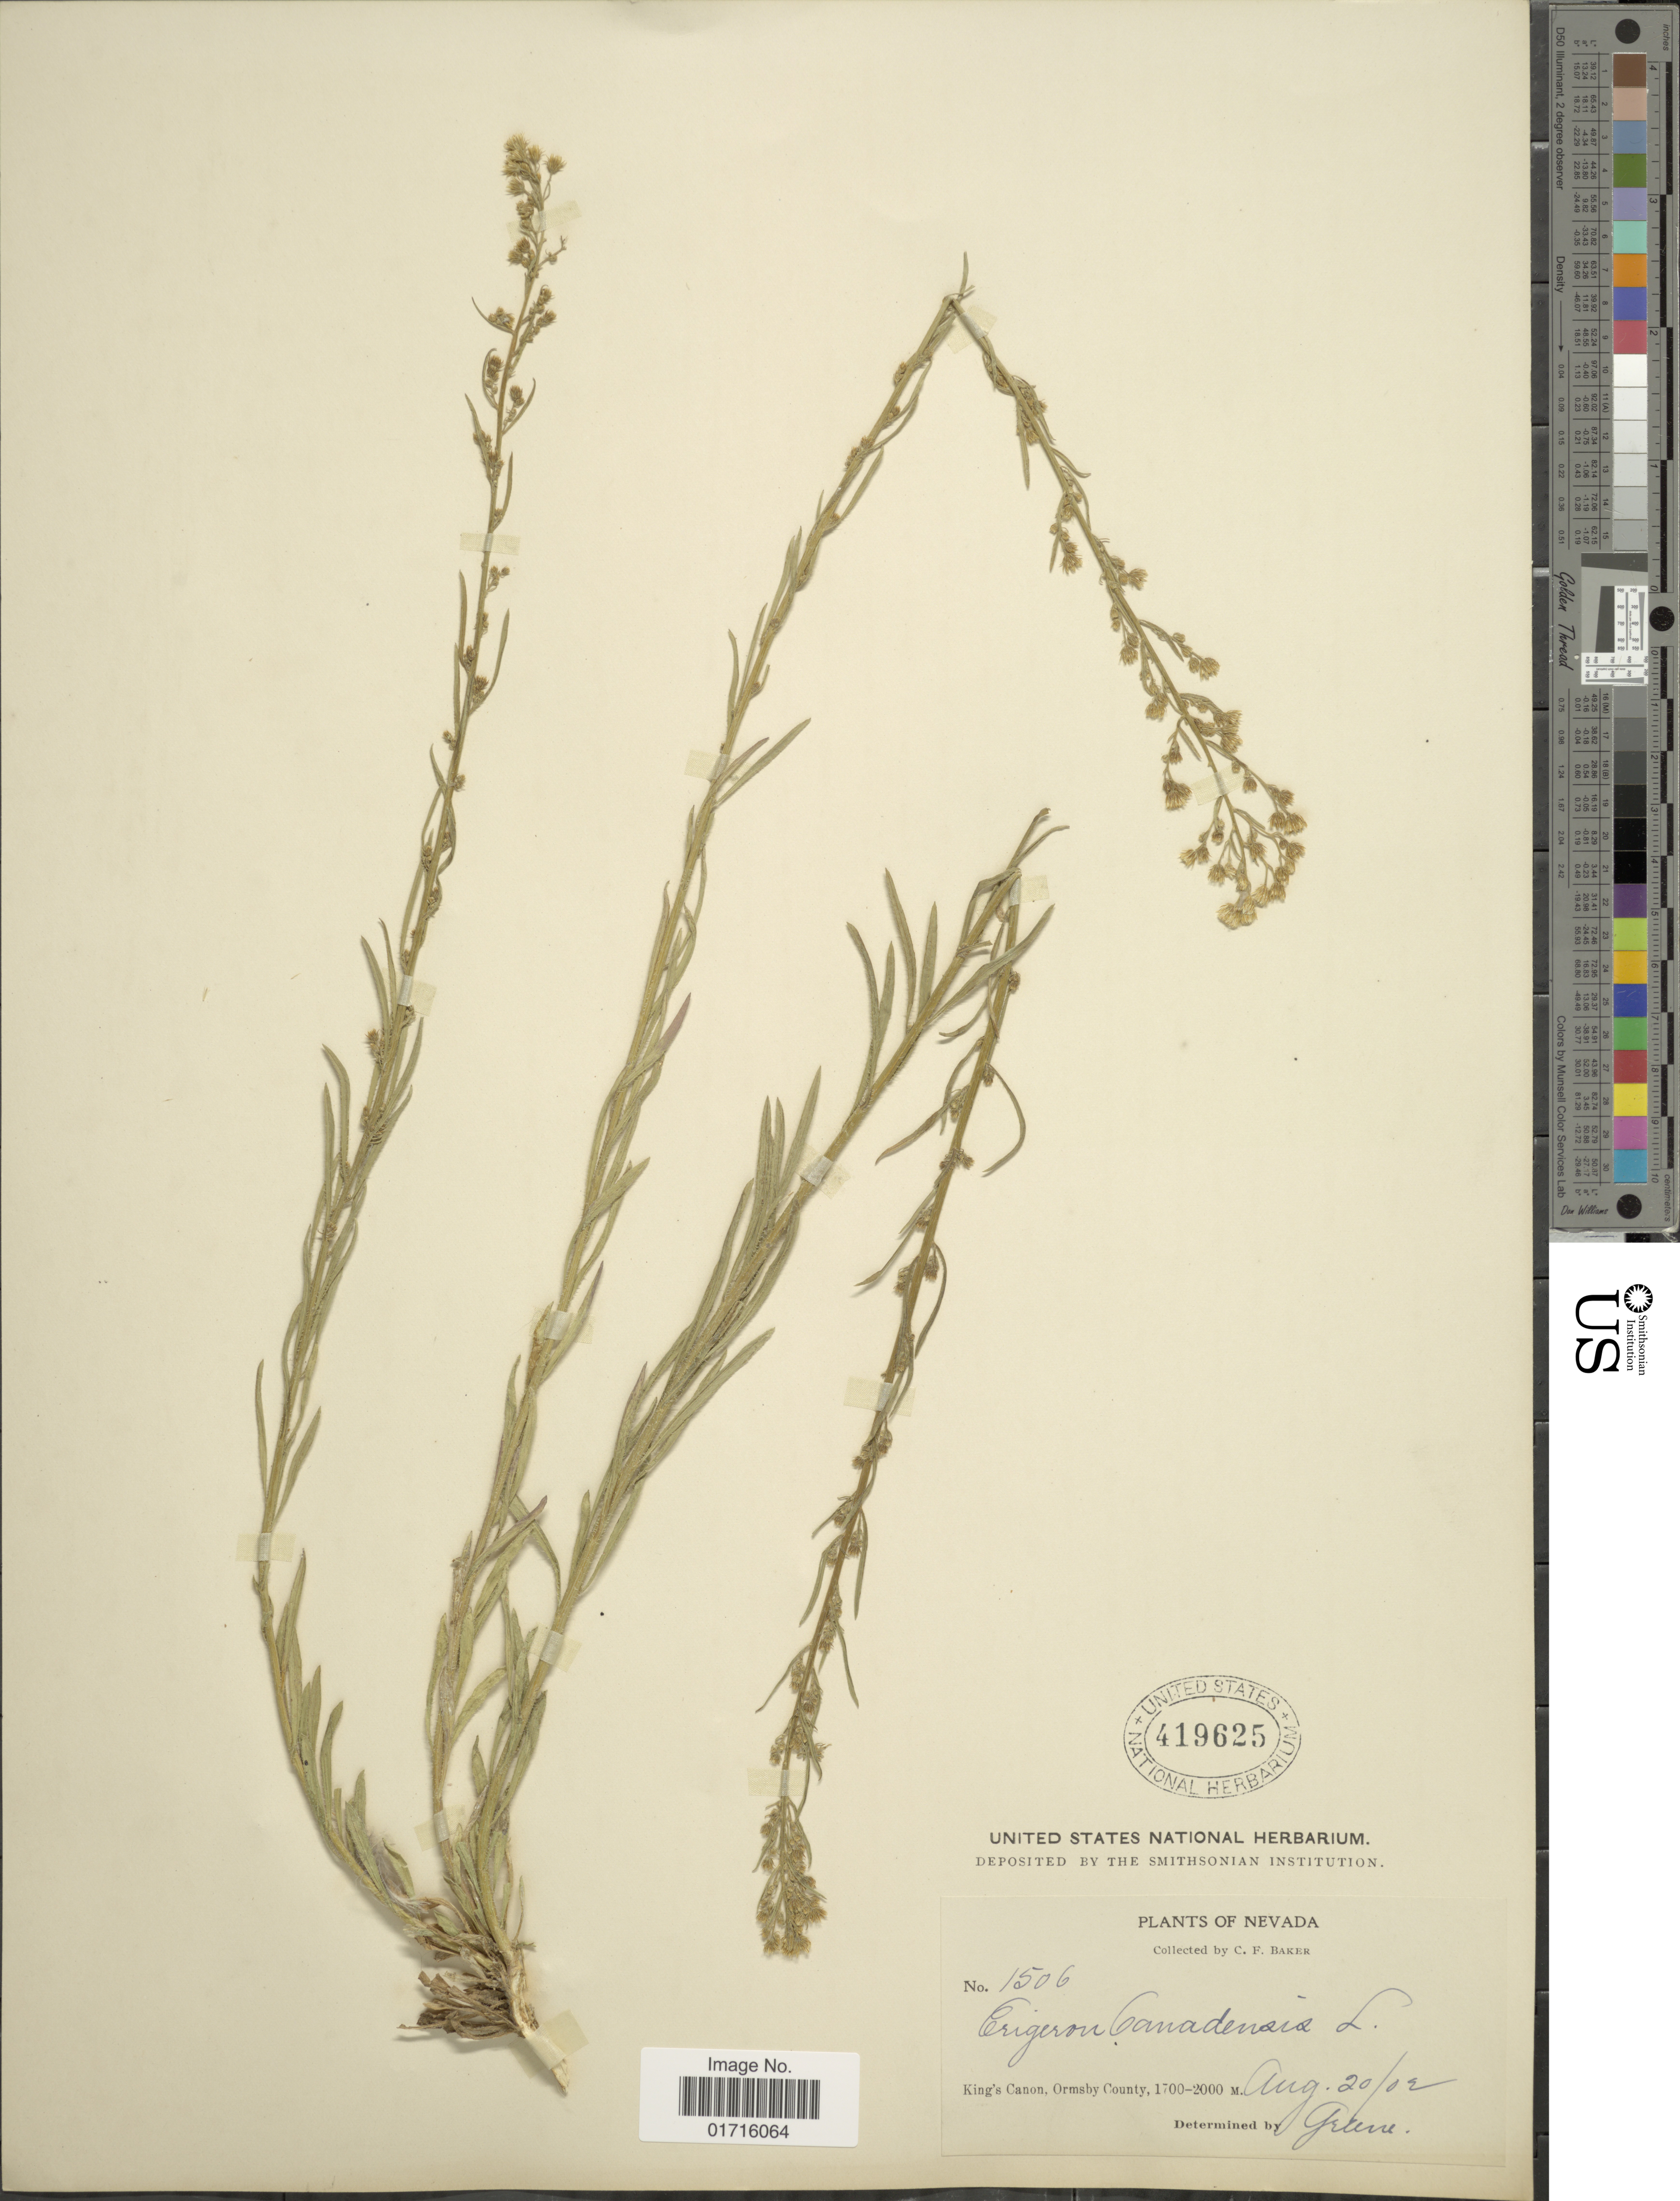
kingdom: Plantae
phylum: Tracheophyta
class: Magnoliopsida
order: Asterales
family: Asteraceae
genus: Conyza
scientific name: Conyza canadensis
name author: (L.) Cronq.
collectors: C. F. Baker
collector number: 1506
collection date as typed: Transcribed d/m/y: 20/8/3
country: United States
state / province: Nevada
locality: King's Canon, Ormsby County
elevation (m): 1700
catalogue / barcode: US 419625